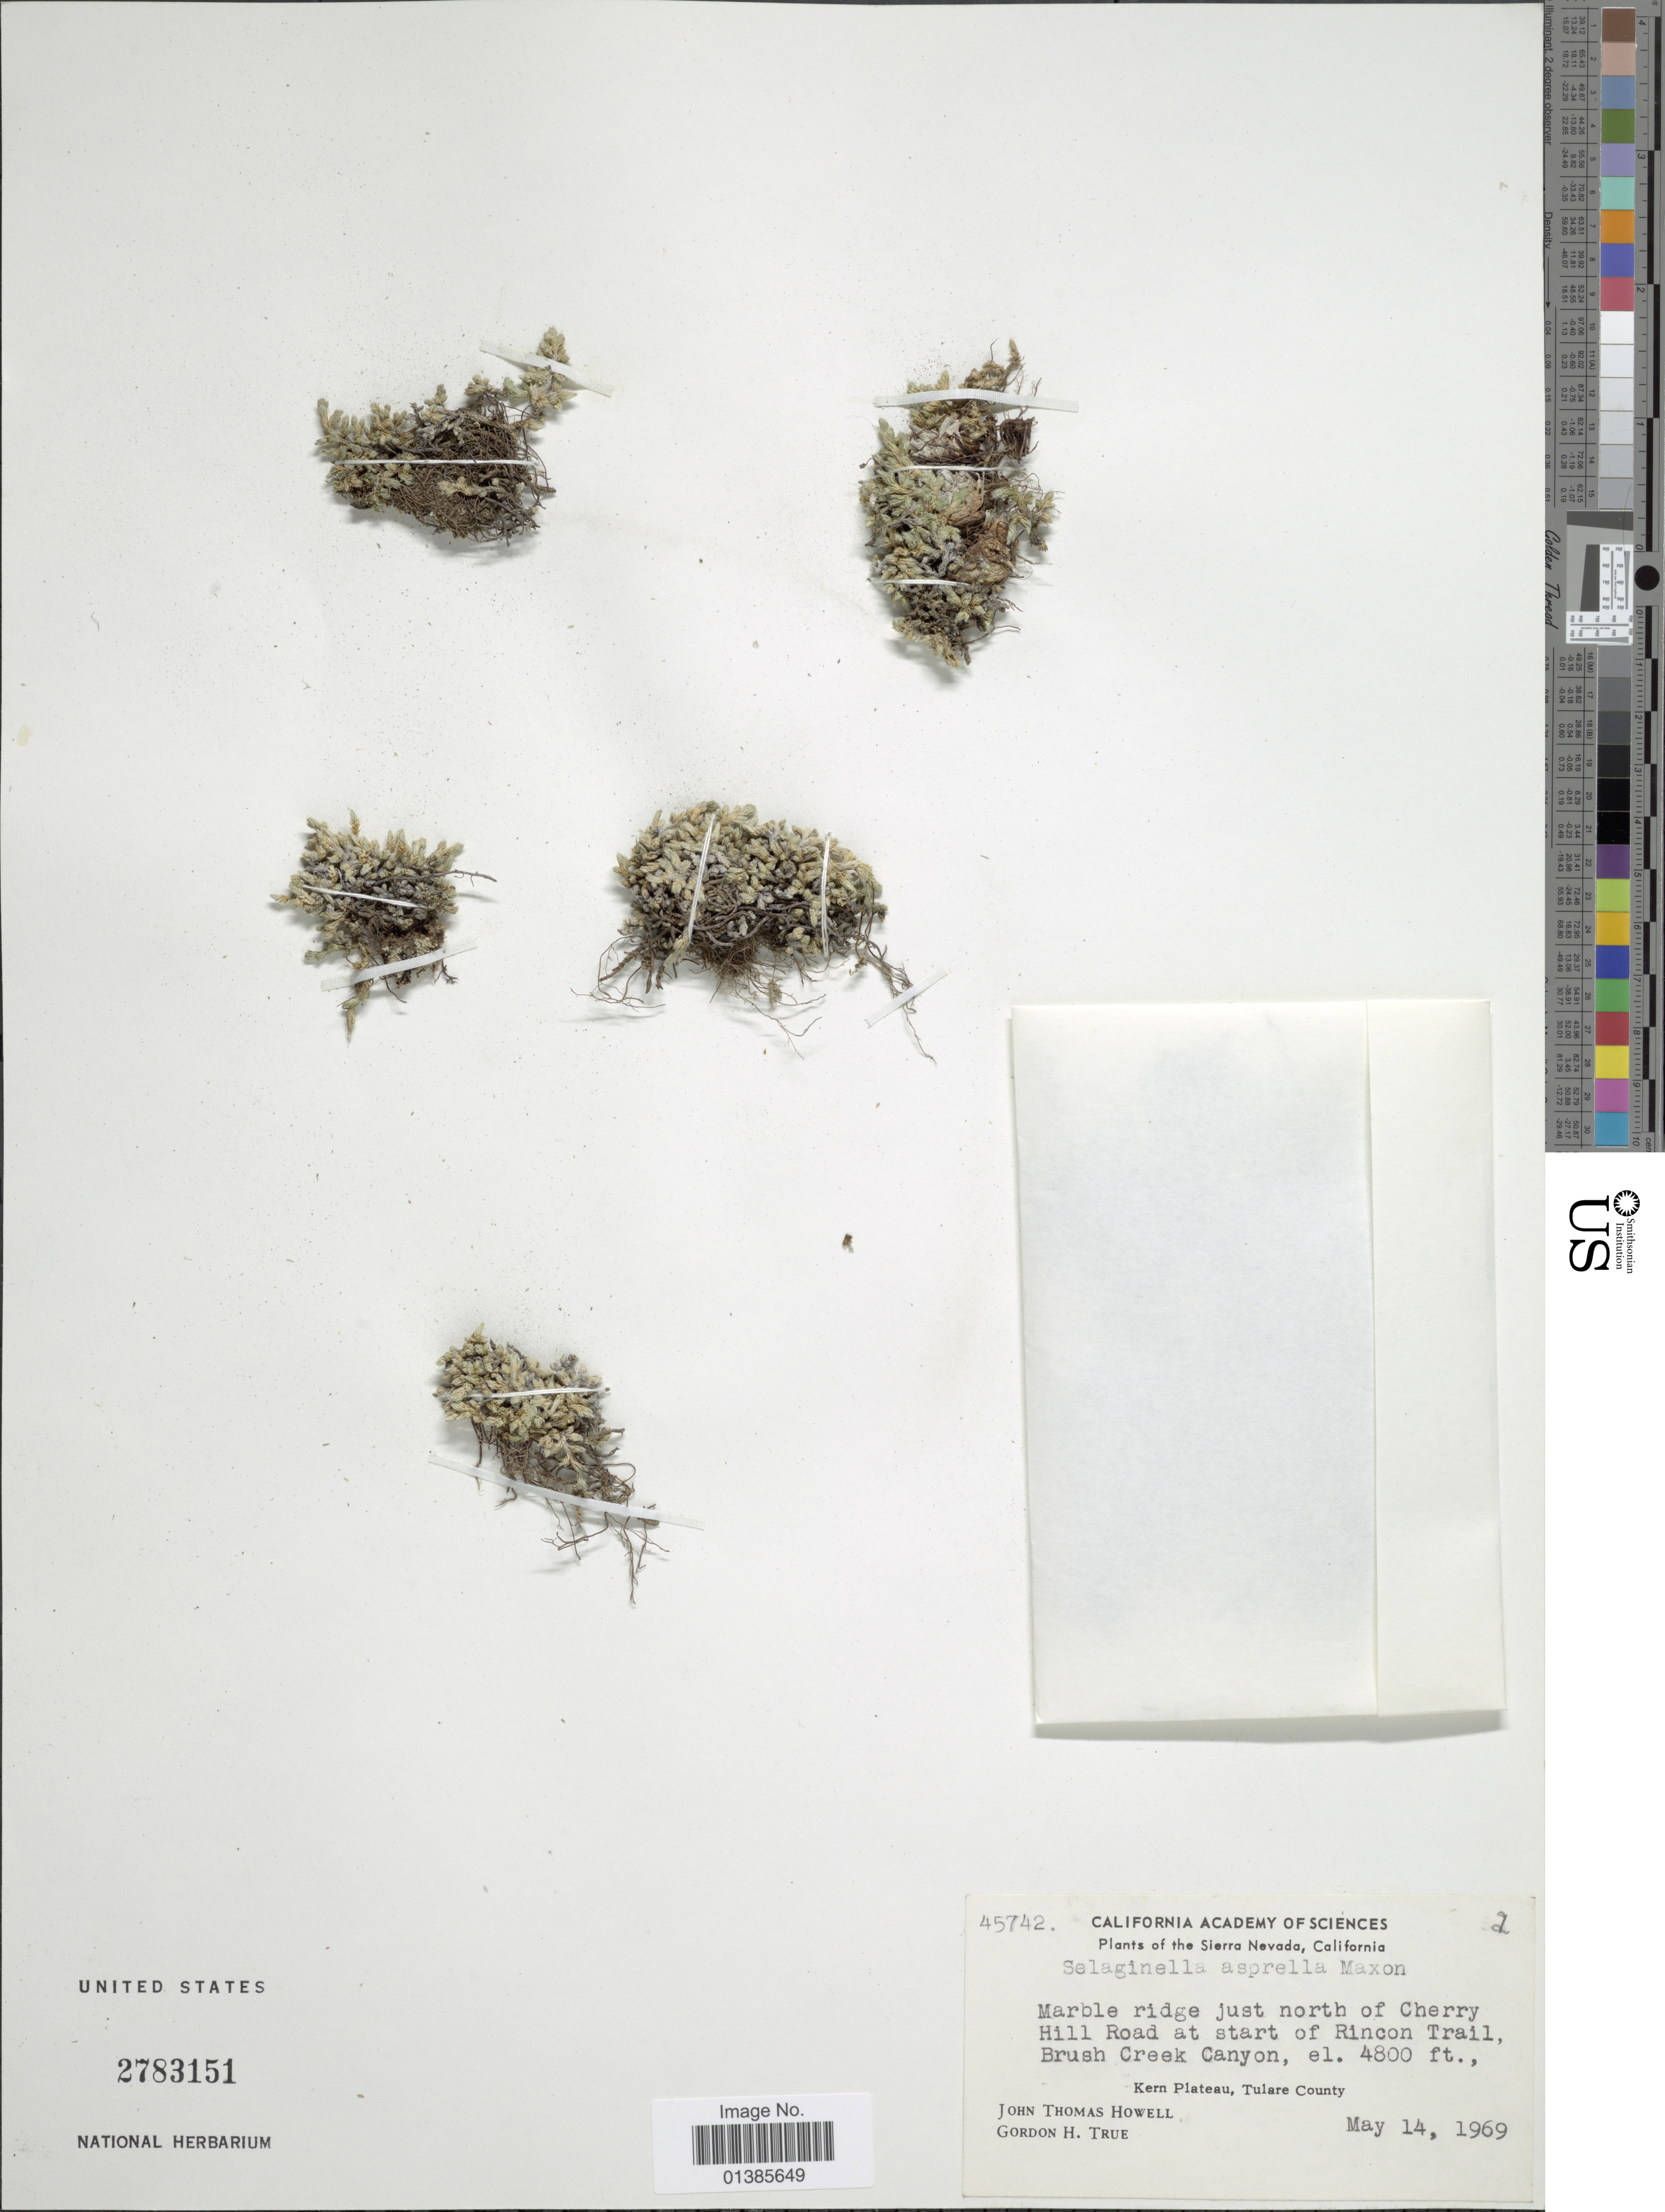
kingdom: Plantae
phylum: Tracheophyta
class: Lycopodiopsida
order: Selaginellales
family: Selaginellaceae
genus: Selaginella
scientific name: Selaginella asprella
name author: Maxon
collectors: J. T. Howell & G. H. True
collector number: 45742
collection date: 1969-05-14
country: United States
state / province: California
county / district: Tulare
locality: Sierra Nevada. Marble ridge just north of Cherry Hill Road at start of Rincon Trail, Brush Creek Canyon. Kern Plateau, Tulare County.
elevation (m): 1463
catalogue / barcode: US 2783151